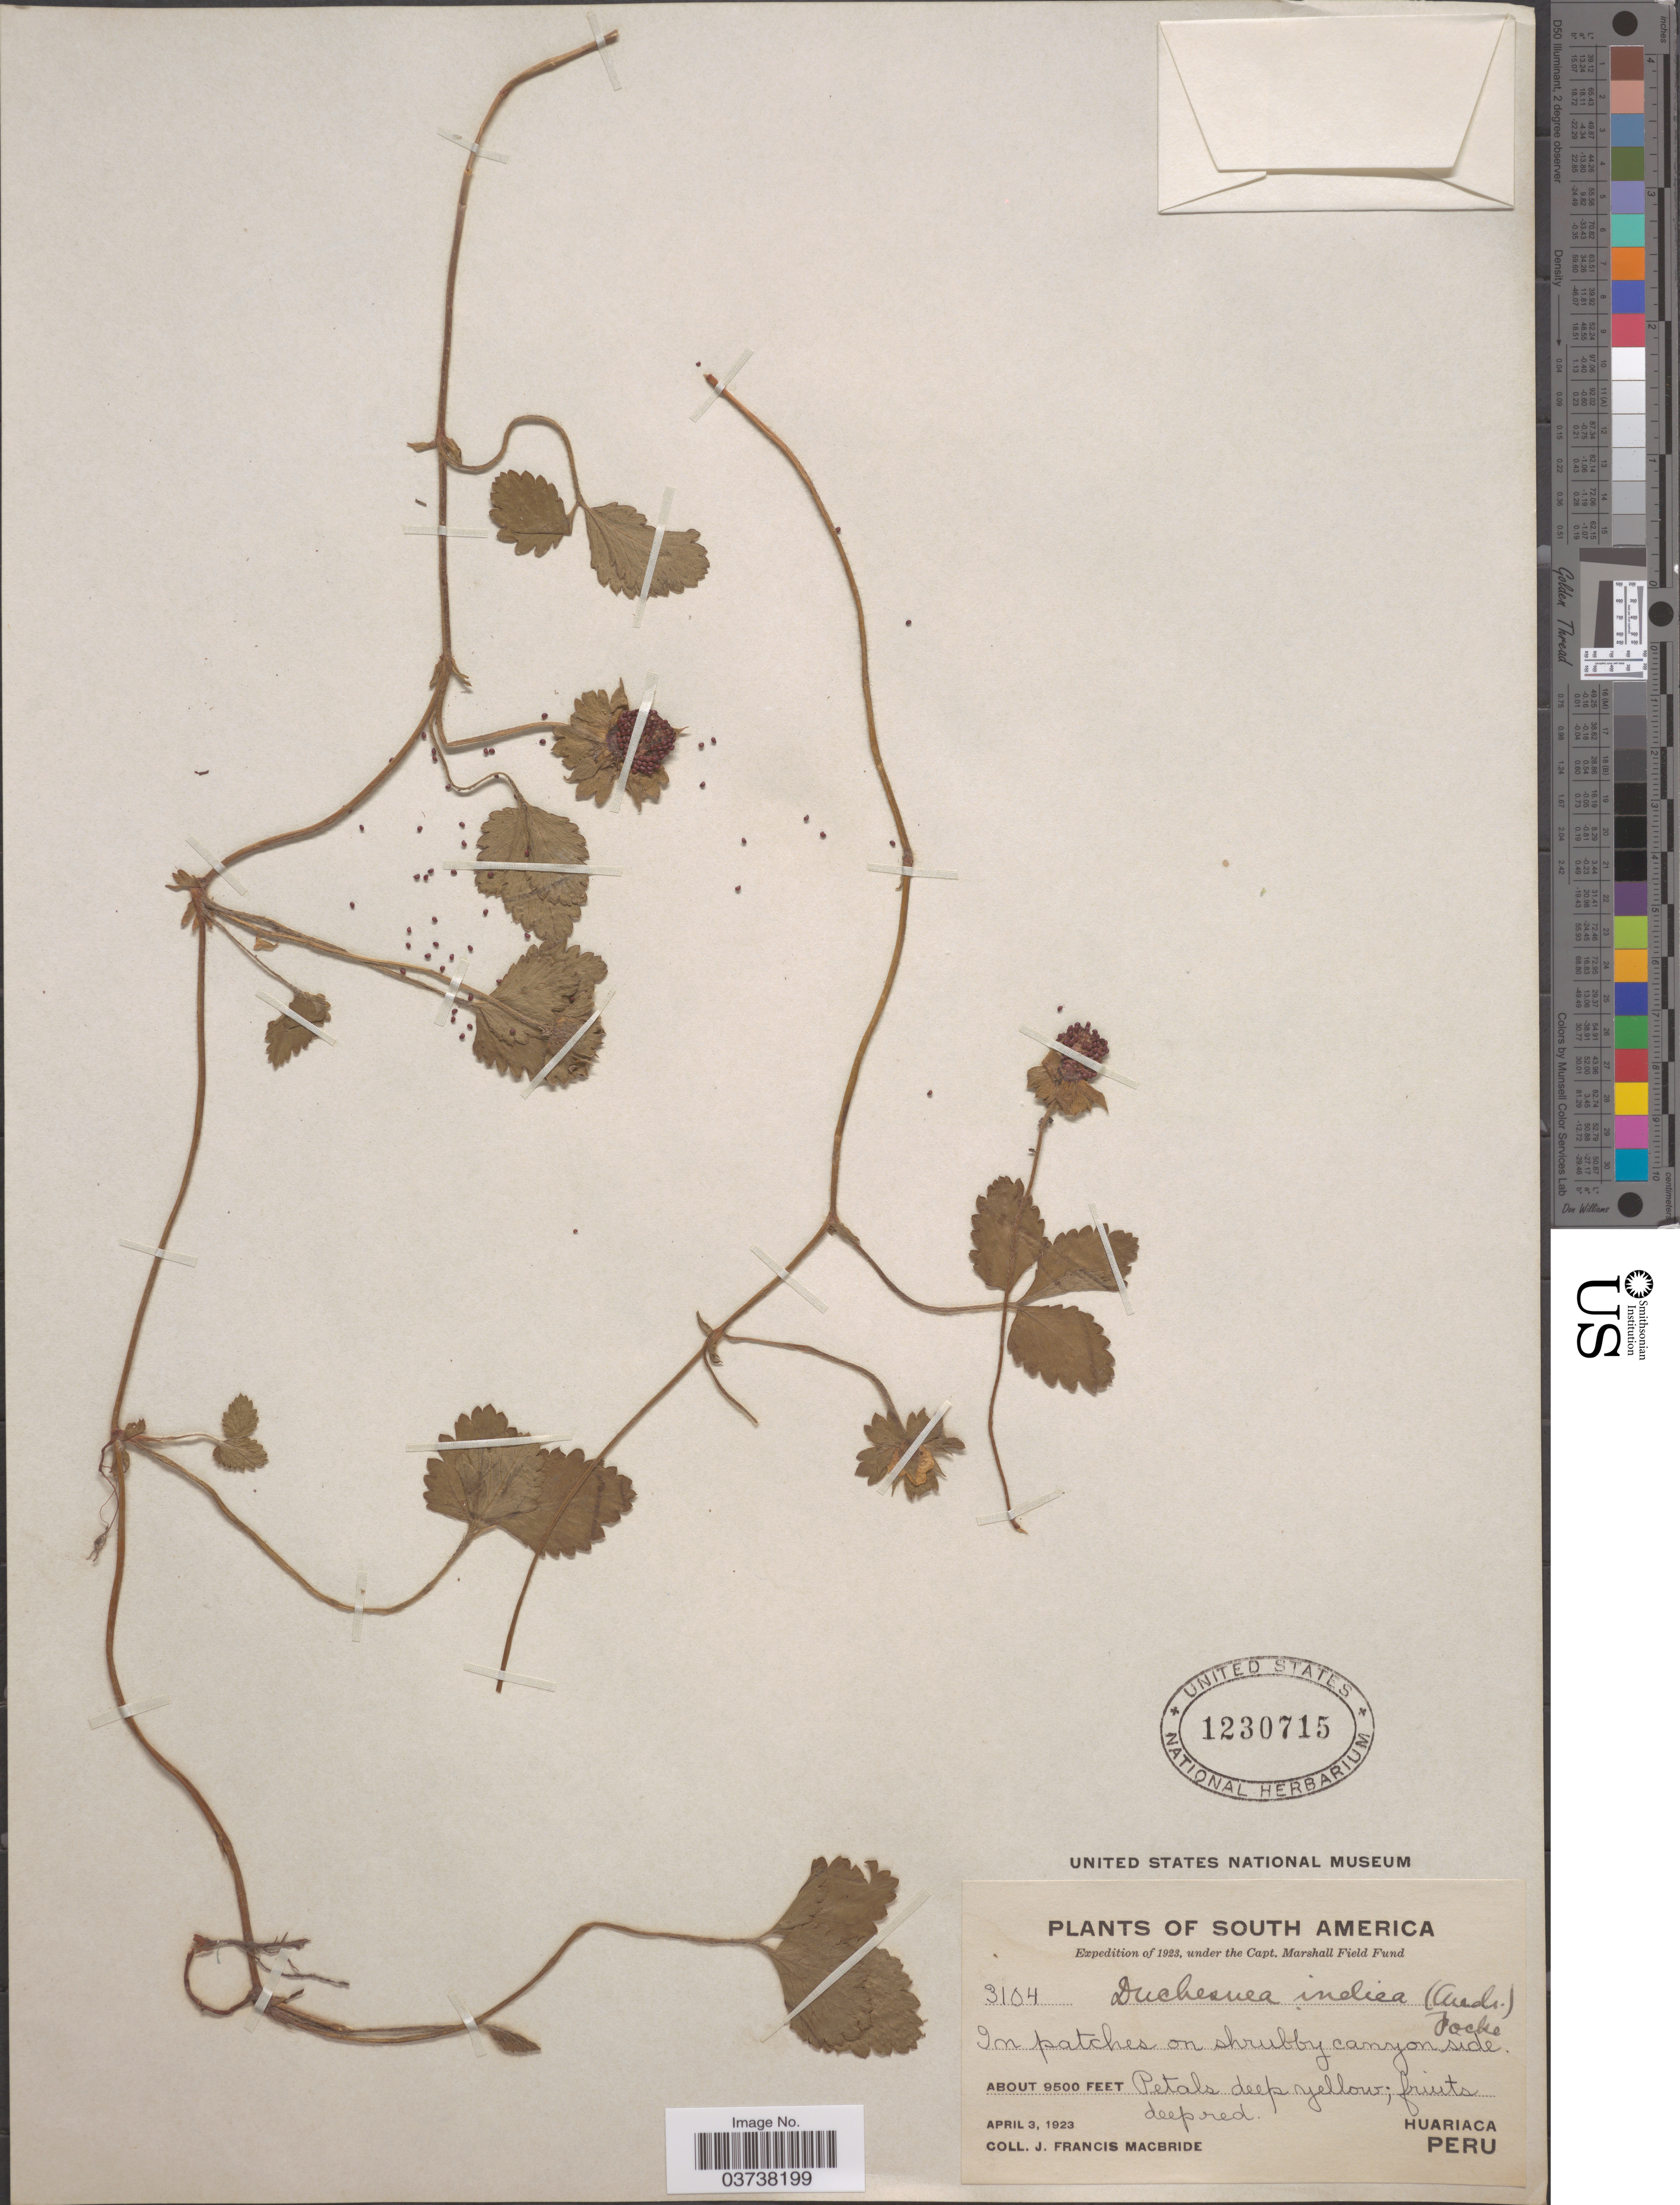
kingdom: Plantae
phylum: Tracheophyta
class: Magnoliopsida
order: Rosales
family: Rosaceae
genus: Potentilla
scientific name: Potentilla indica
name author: (Andrews) Th. Wolf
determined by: Strong, Mark T., (BOT), Smithsonian Institution - National Museum of Natural History (UNITED STATES)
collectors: J. F. Macbride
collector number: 3104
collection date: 1923-04-03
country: Peru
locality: Huariaca.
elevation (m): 2896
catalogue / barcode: US 1230715